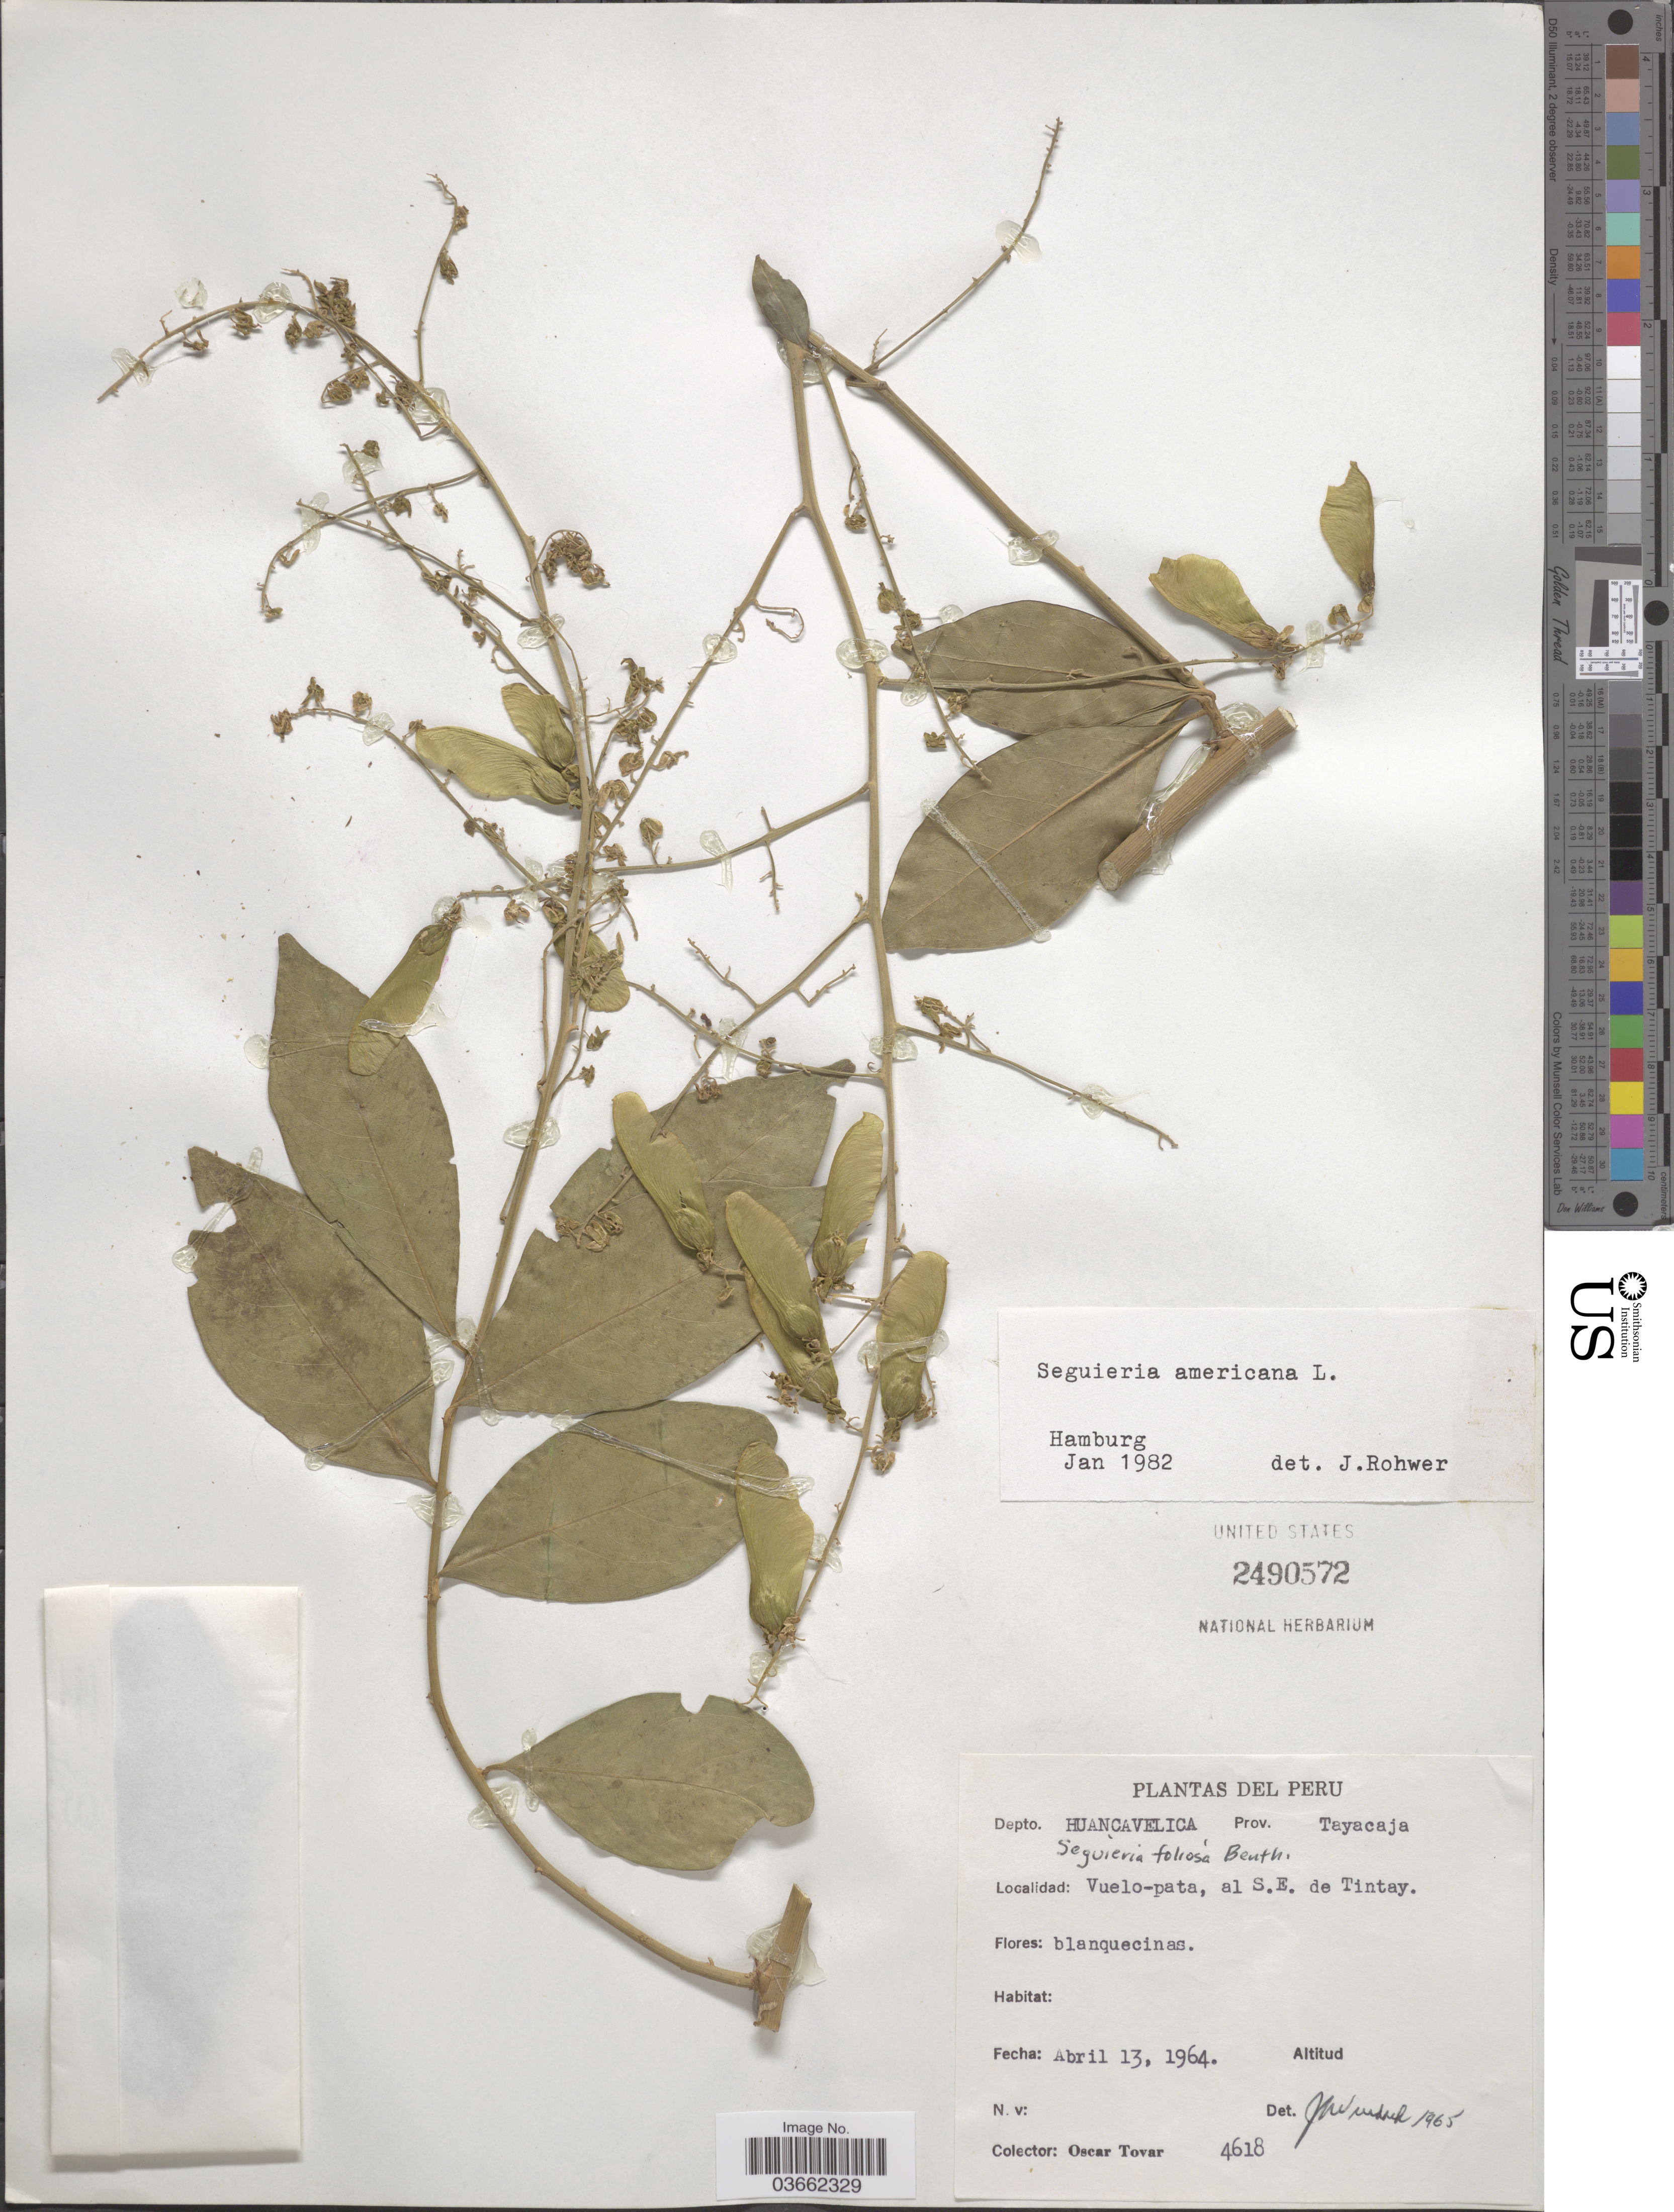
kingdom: Plantae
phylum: Tracheophyta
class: Magnoliopsida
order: Caryophyllales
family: Phytolaccaceae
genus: Seguieria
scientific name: Seguieria americana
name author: L.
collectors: Ó. Tovar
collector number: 4618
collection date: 1964-04-13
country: Peru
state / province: Huancavelica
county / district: Tayacaja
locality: Depto. Huancavelica. Prov. Tayacaja. Vuelo-pata, al S.E. de Tintay.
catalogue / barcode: US 2490572